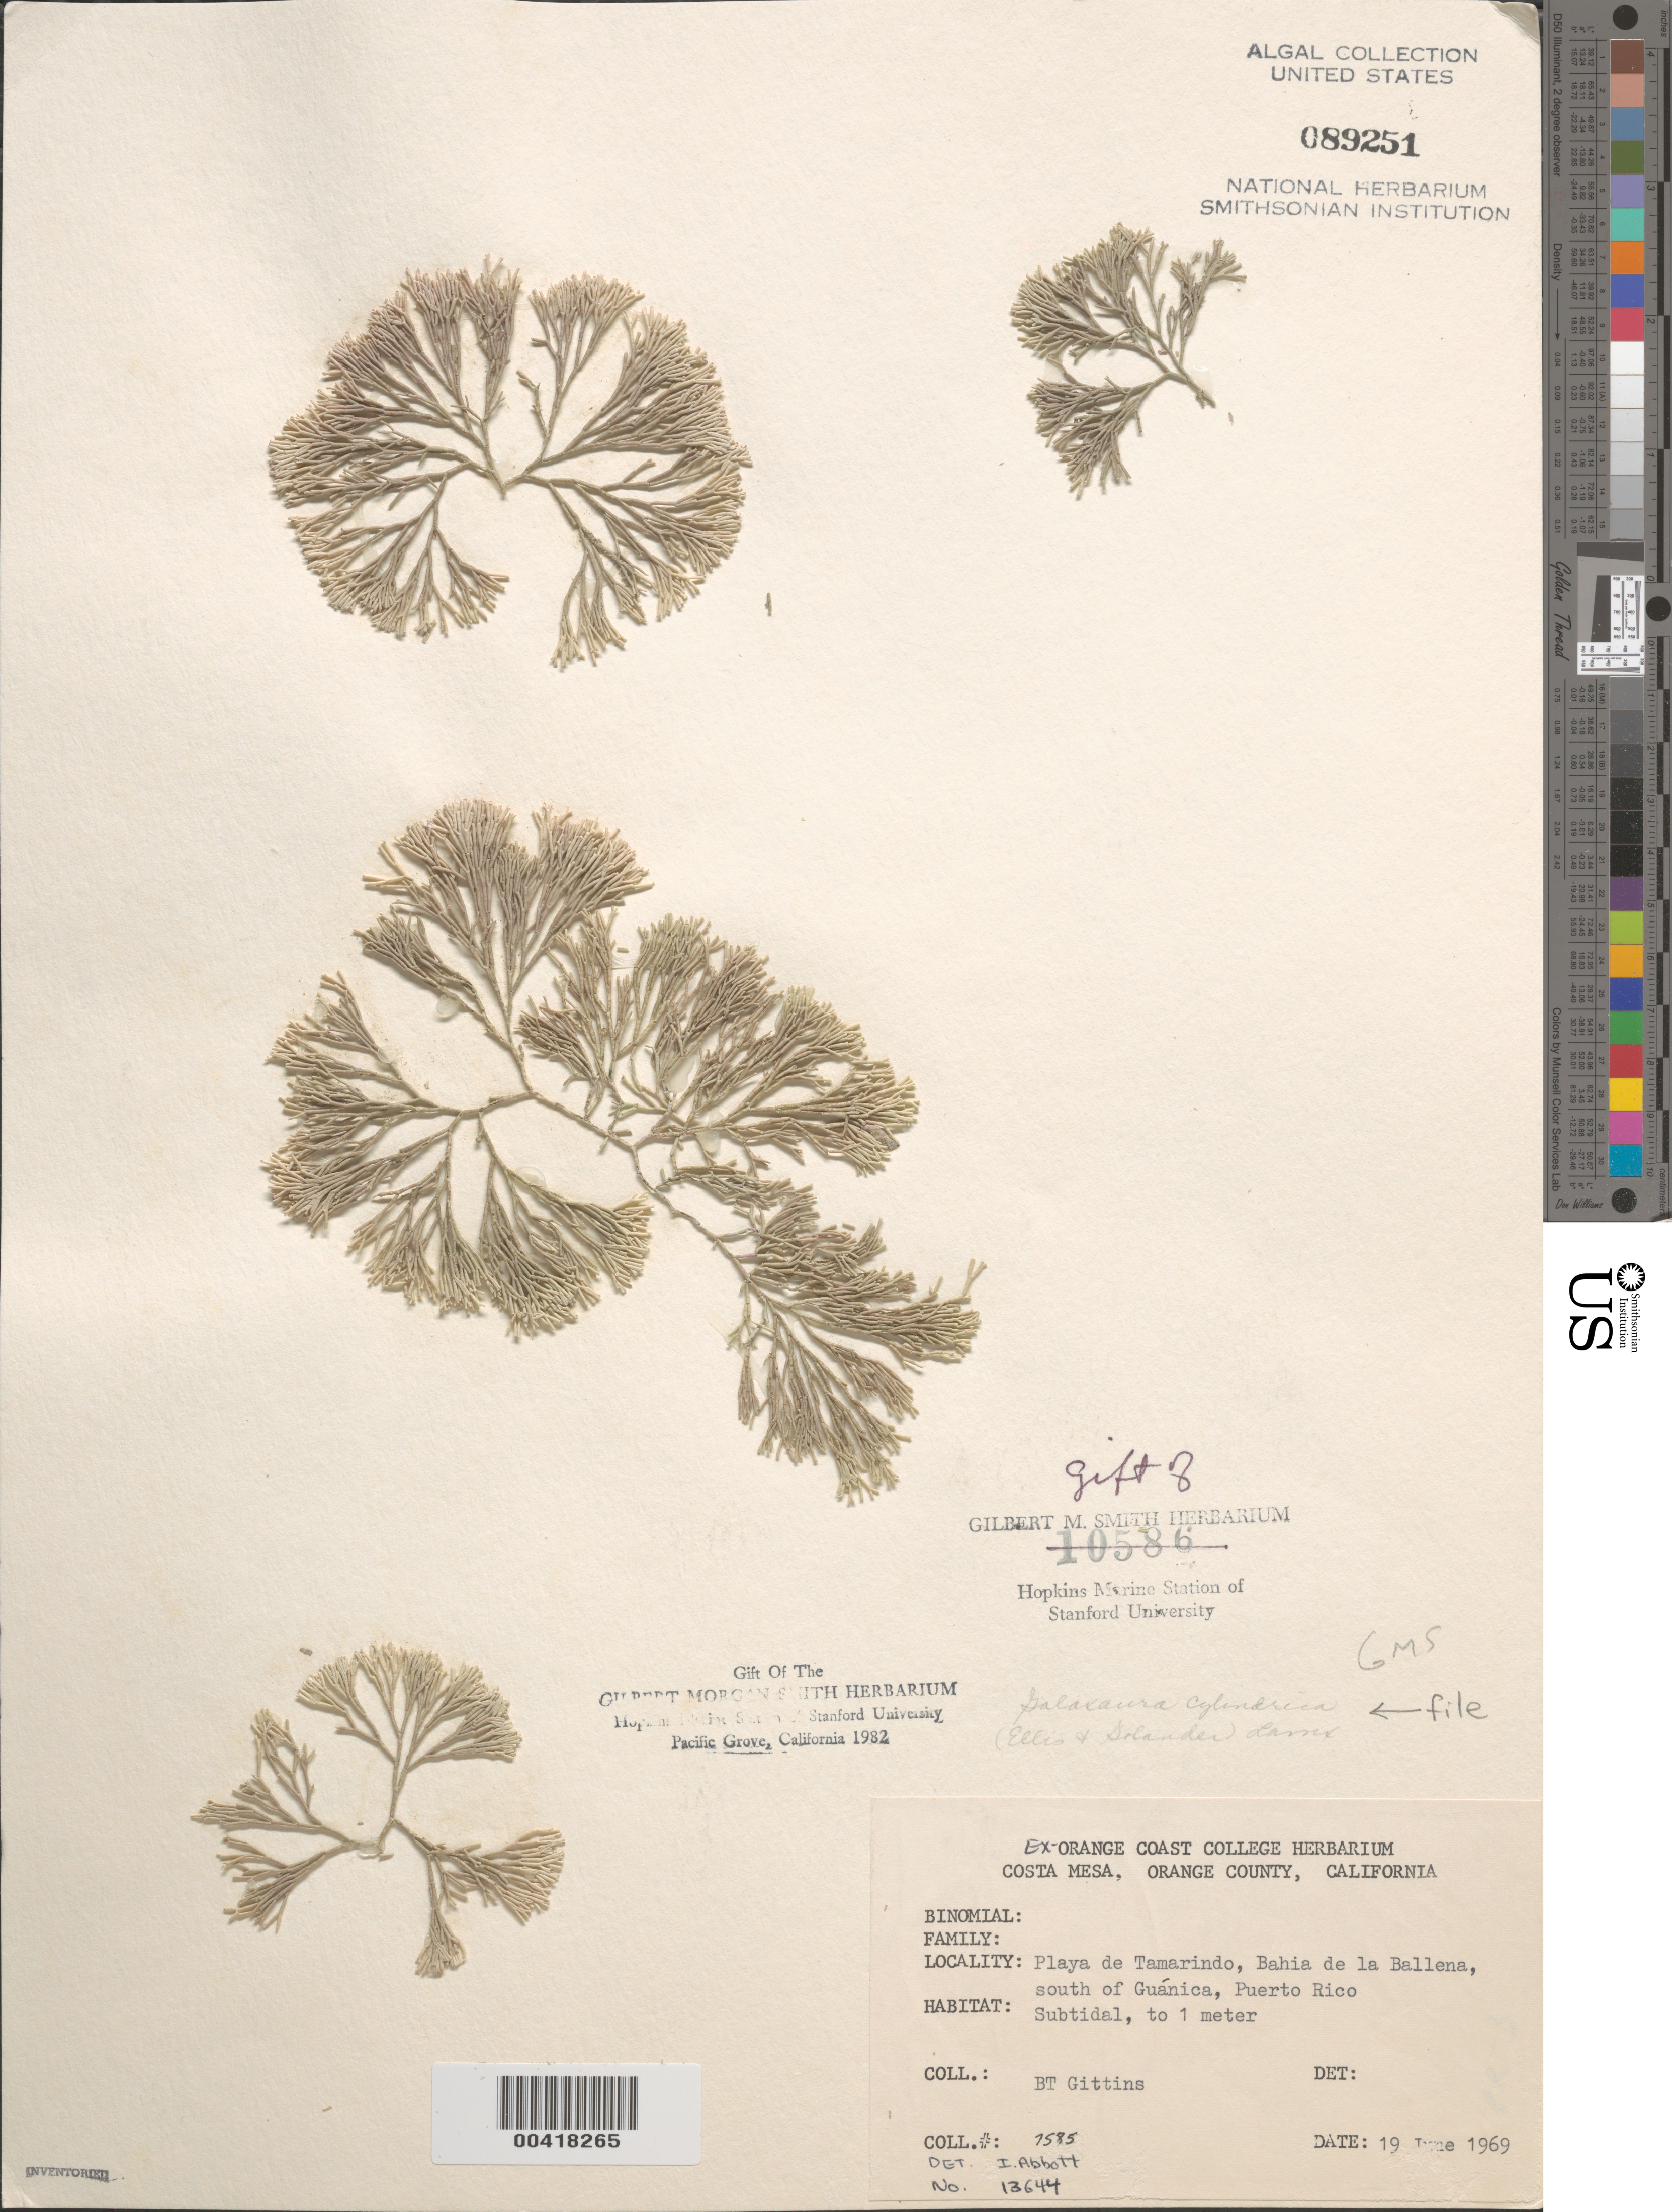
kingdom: Plantae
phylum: Rhodophyta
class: Florideophyceae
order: Nemaliales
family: Galaxauraceae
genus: Galaxaura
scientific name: Galaxaura rugosa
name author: (Ellis & Sol.) J.V.Lamouroux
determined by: Algae name updating Project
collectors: B. Gittins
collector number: BTG 7585 & IAA 13644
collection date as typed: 19 Jun 1969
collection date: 1969-06-19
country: Puerto Rico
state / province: Guanica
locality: Playa de tamarindo, bahia de la ballena, south of guanica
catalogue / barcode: US 89251